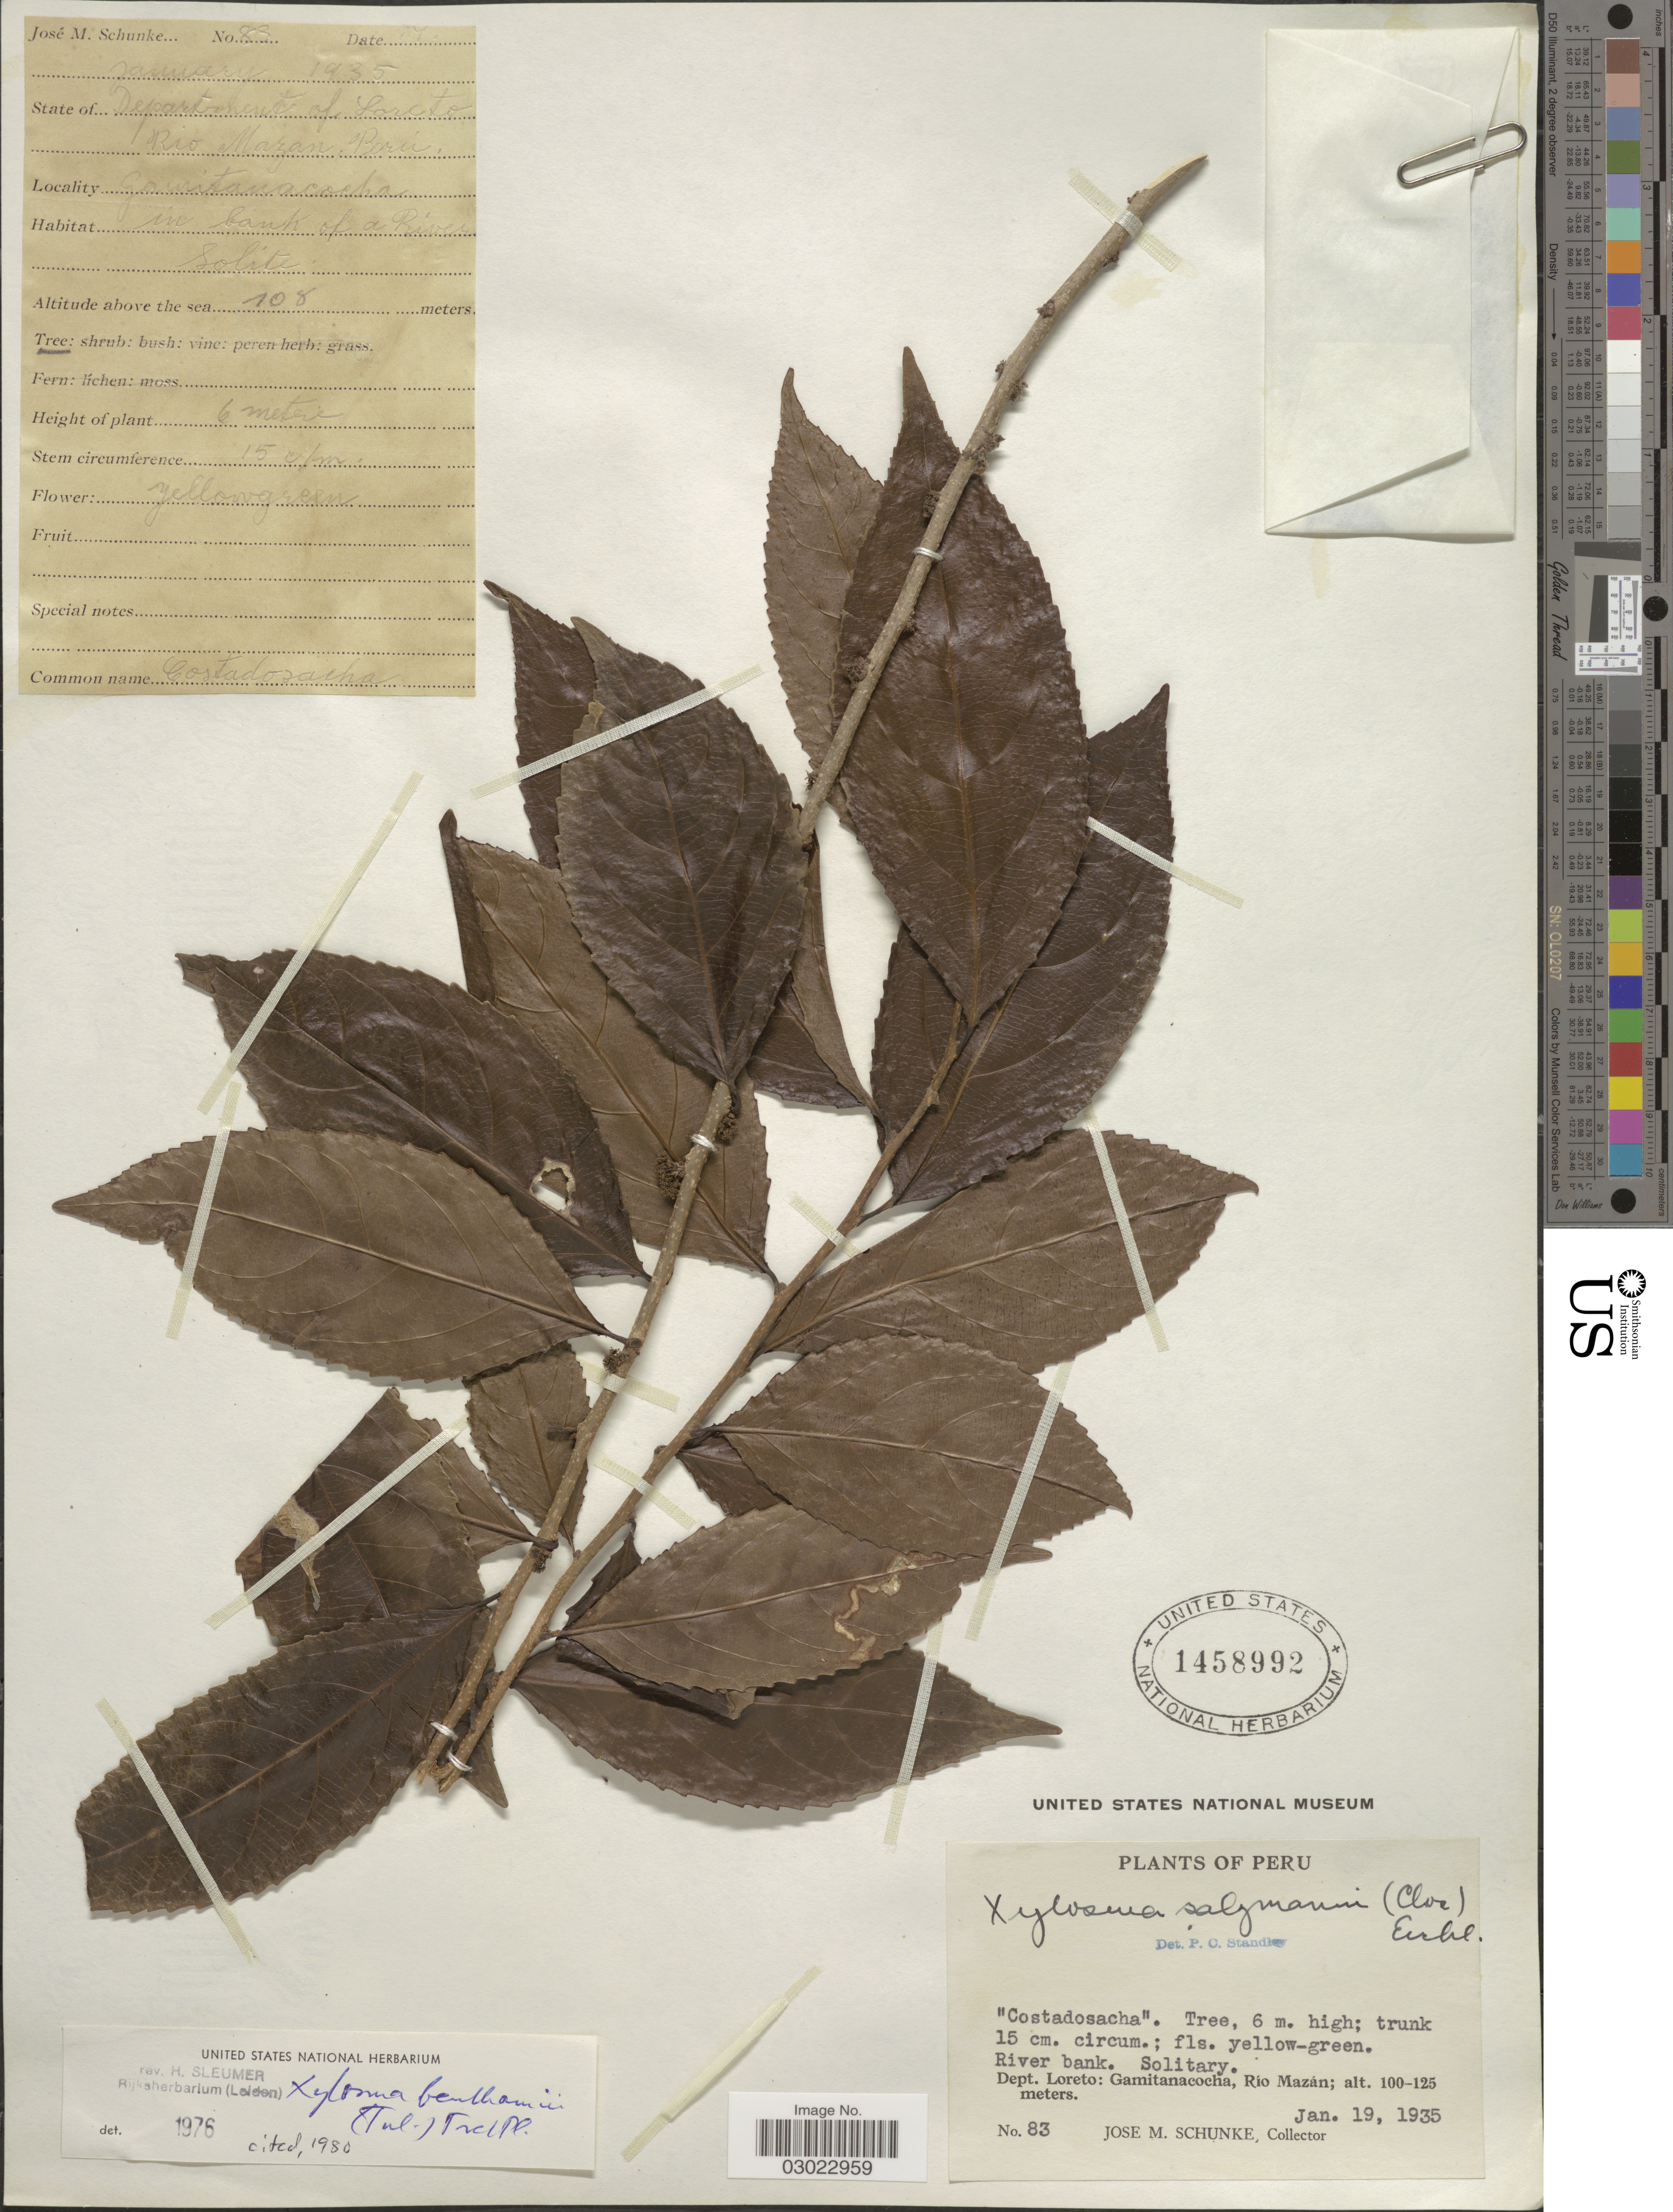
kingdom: Plantae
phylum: Tracheophyta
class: Magnoliopsida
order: Malpighiales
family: Salicaceae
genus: Xylosma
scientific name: Xylosma benthamii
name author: (Tul.) Triana & Planch.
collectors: J. M. Schunke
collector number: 83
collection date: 1935-01-19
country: Peru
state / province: Loreto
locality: Dept. Loreto: Gamitanacocha, Río Mazán.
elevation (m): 108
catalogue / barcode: US 1458992